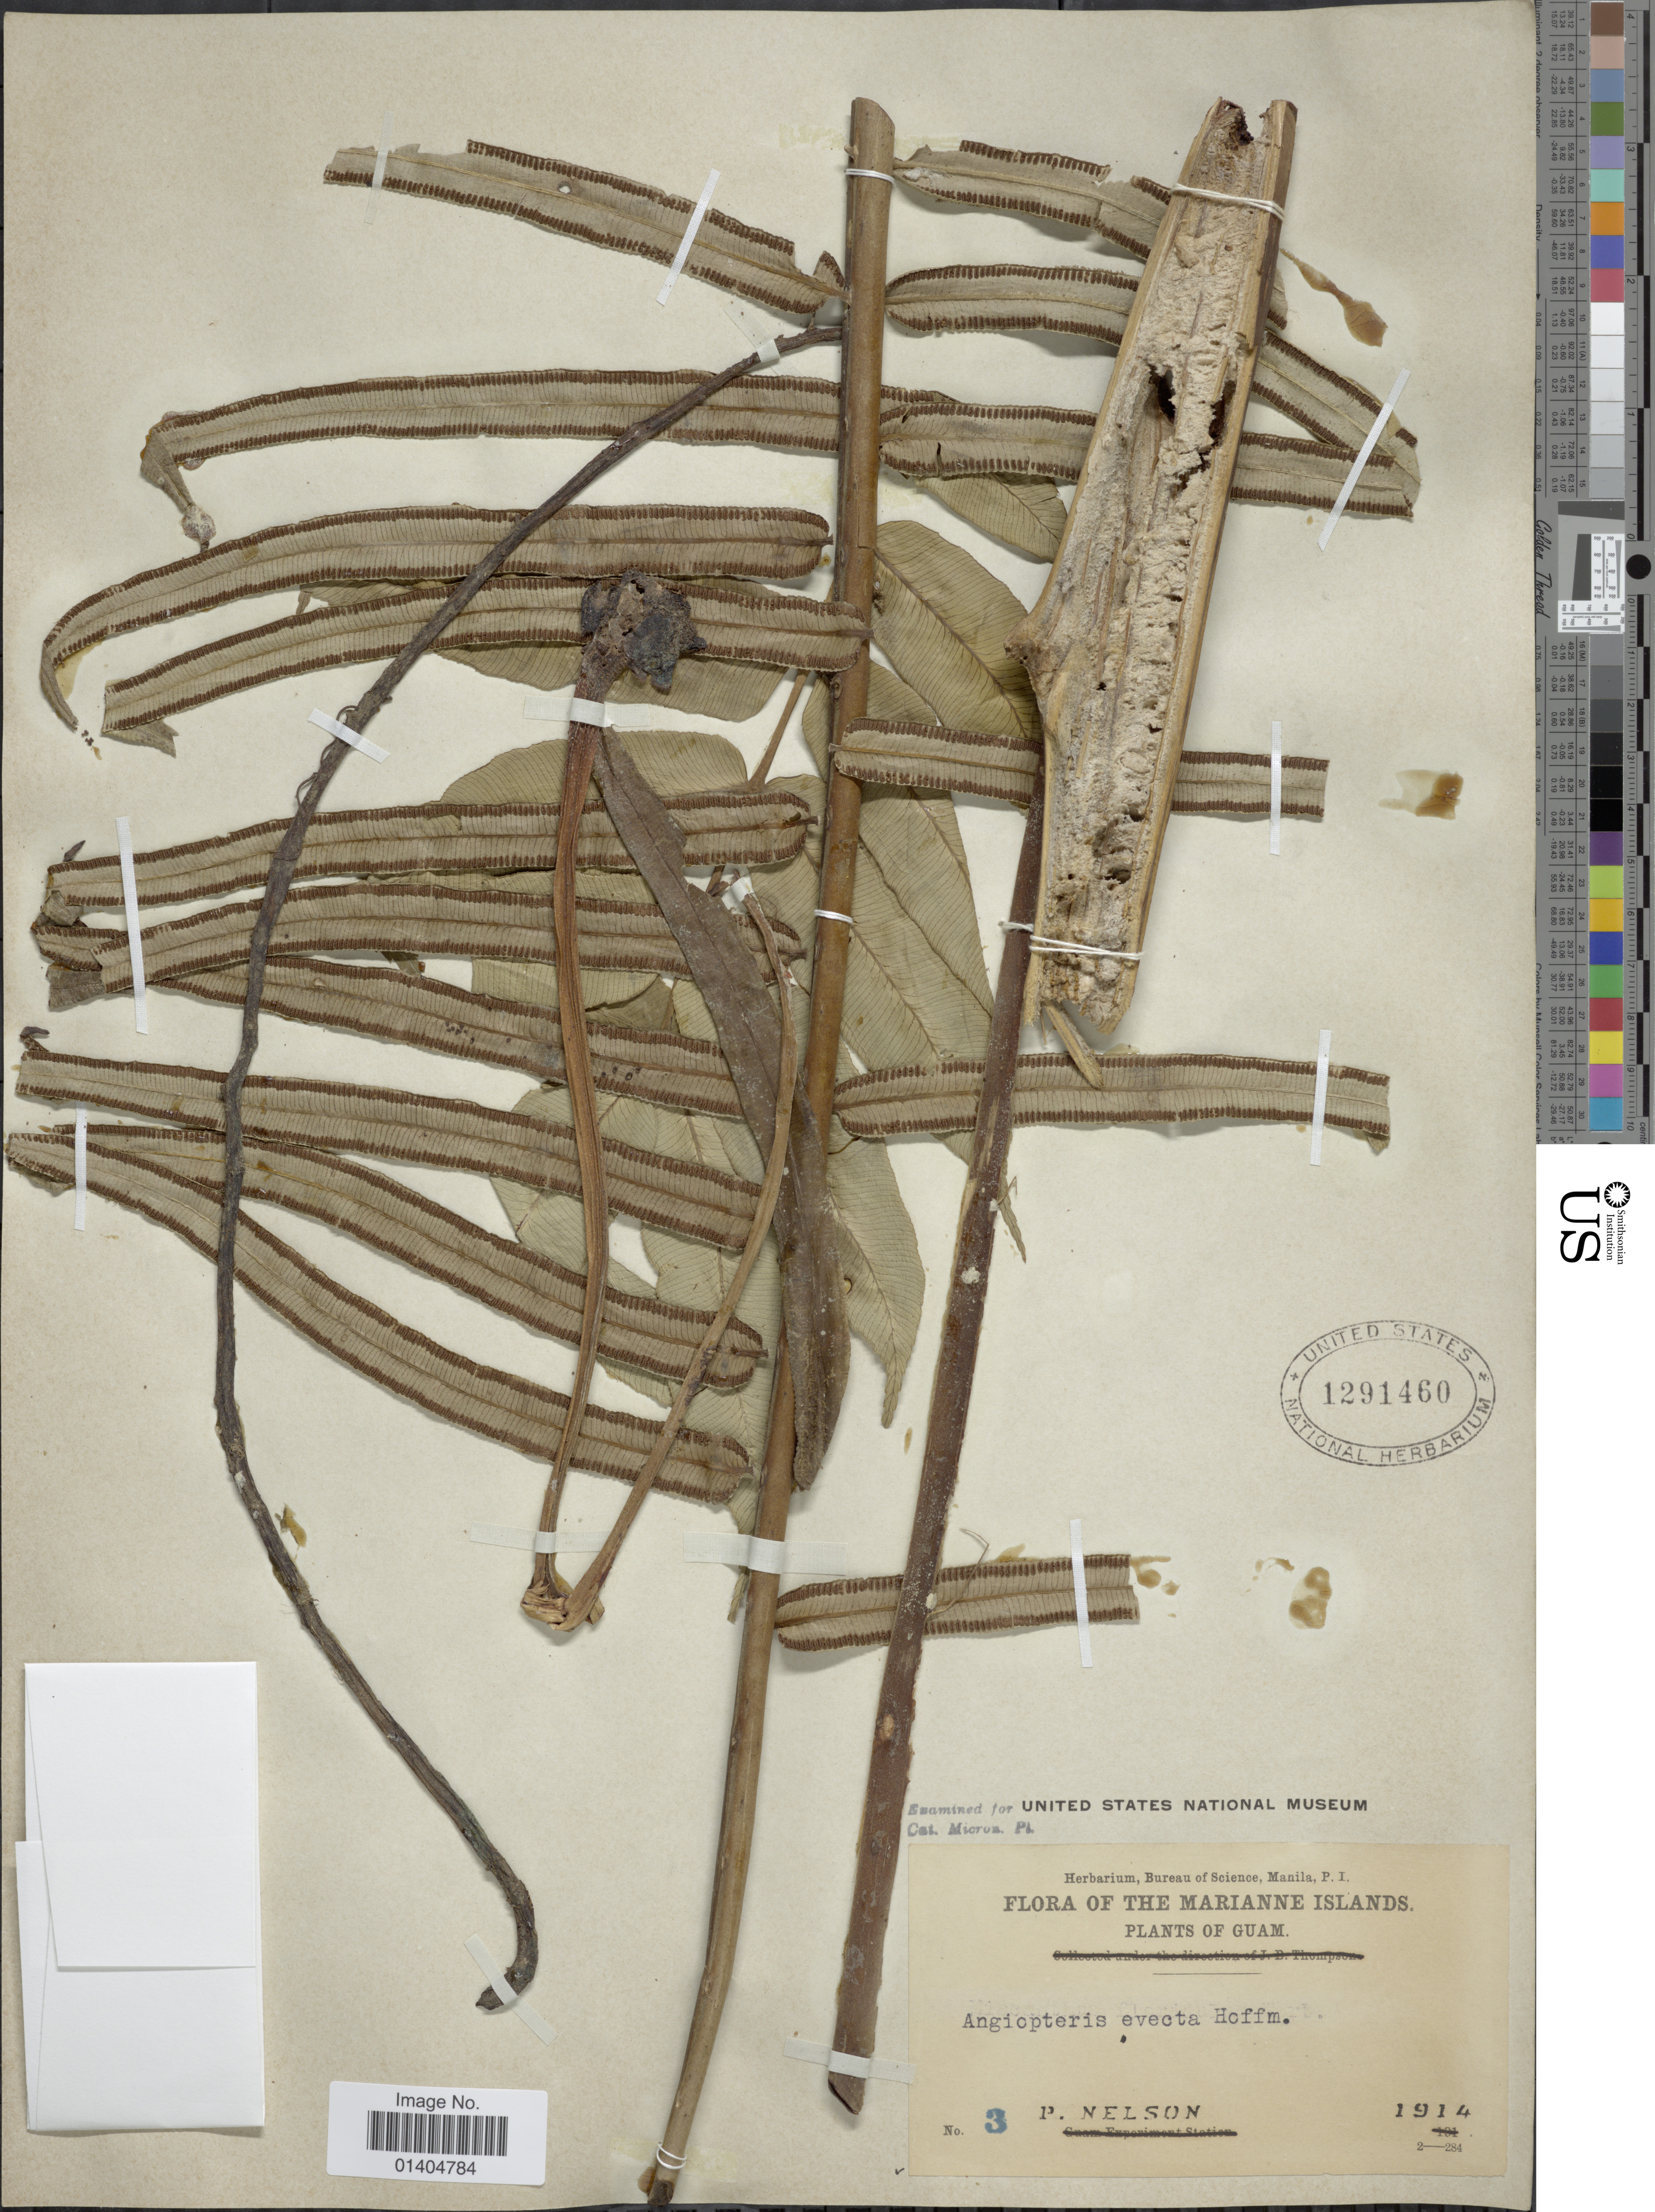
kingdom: Plantae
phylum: Tracheophyta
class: Polypodiopsida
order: Marattiales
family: Marattiaceae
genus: Angiopteris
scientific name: Angiopteris evecta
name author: (G. Forst.) Hoffm.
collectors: P. Nelson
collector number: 3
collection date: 1914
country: Guam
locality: The Marianne Islands Guam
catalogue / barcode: US 1291460